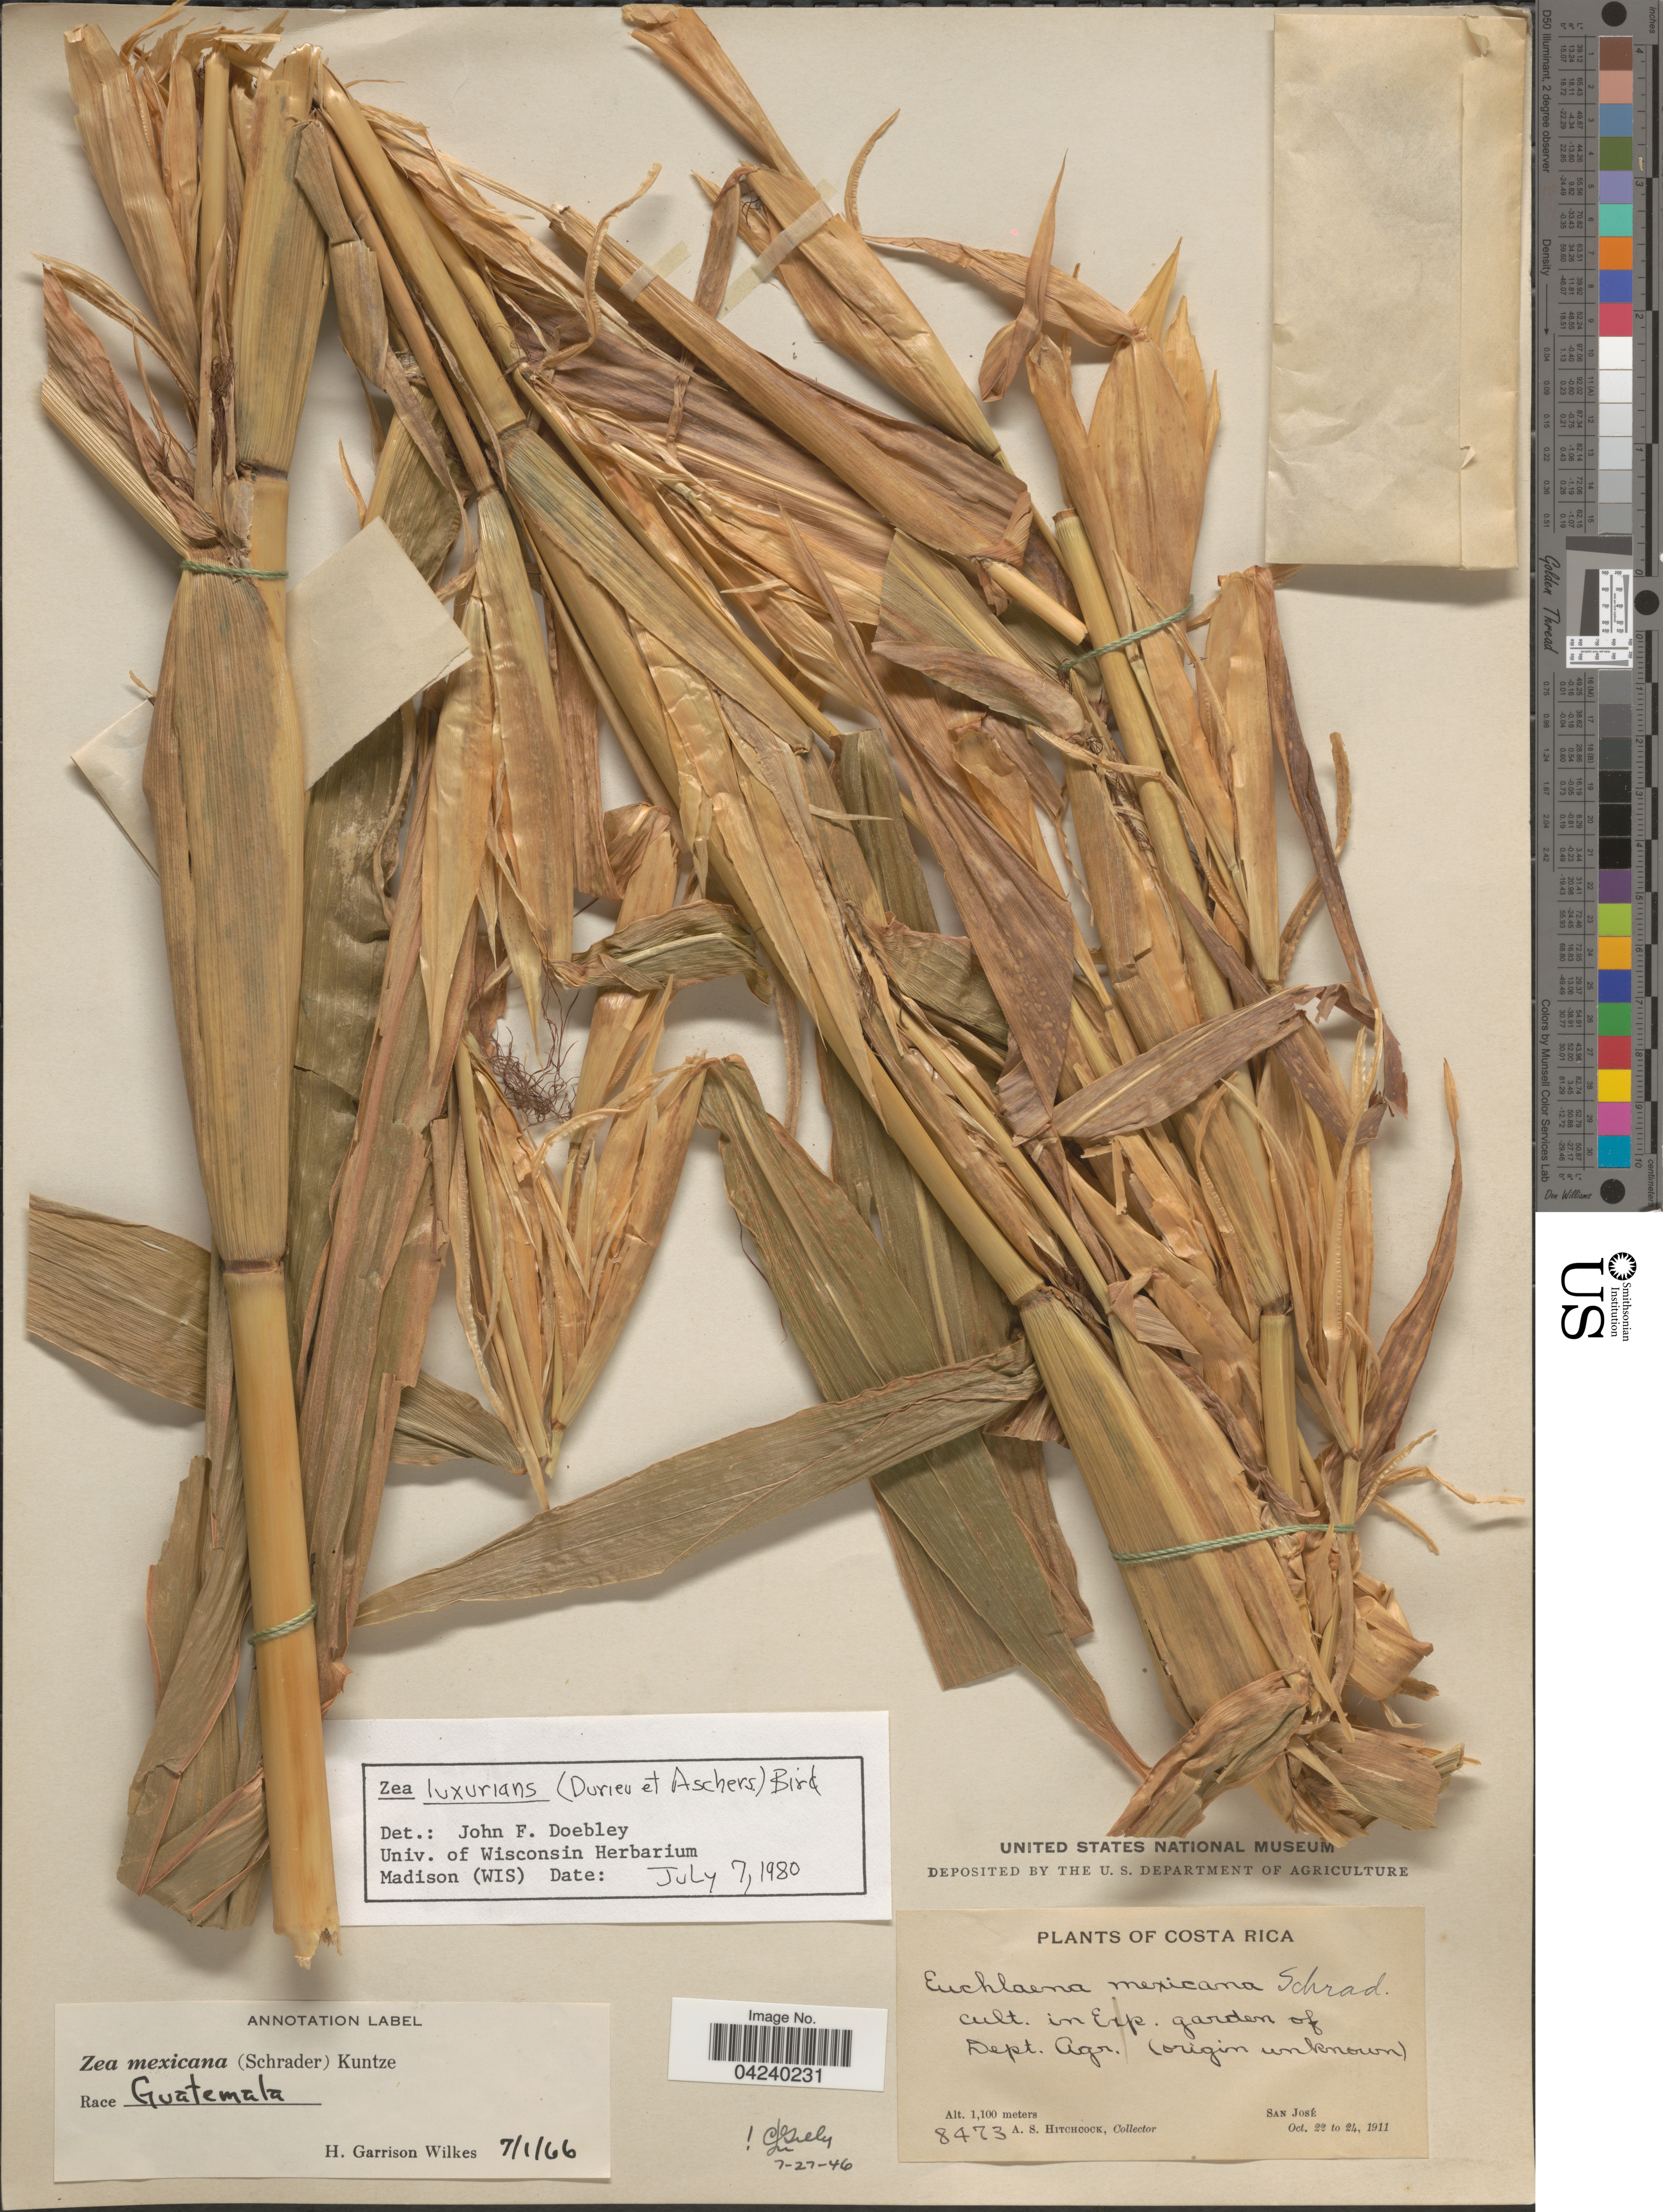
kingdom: Plantae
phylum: Tracheophyta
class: Liliopsida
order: Poales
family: Poaceae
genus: Zea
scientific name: Zea luxurians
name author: (Durieu & Asch.) R.M. Bird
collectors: A. S. Hitchcock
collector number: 8473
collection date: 1911-10-22/1911-10-24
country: Costa Rica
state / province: San José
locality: Cult. in Exp. garden of Dept. Agr.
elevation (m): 1100